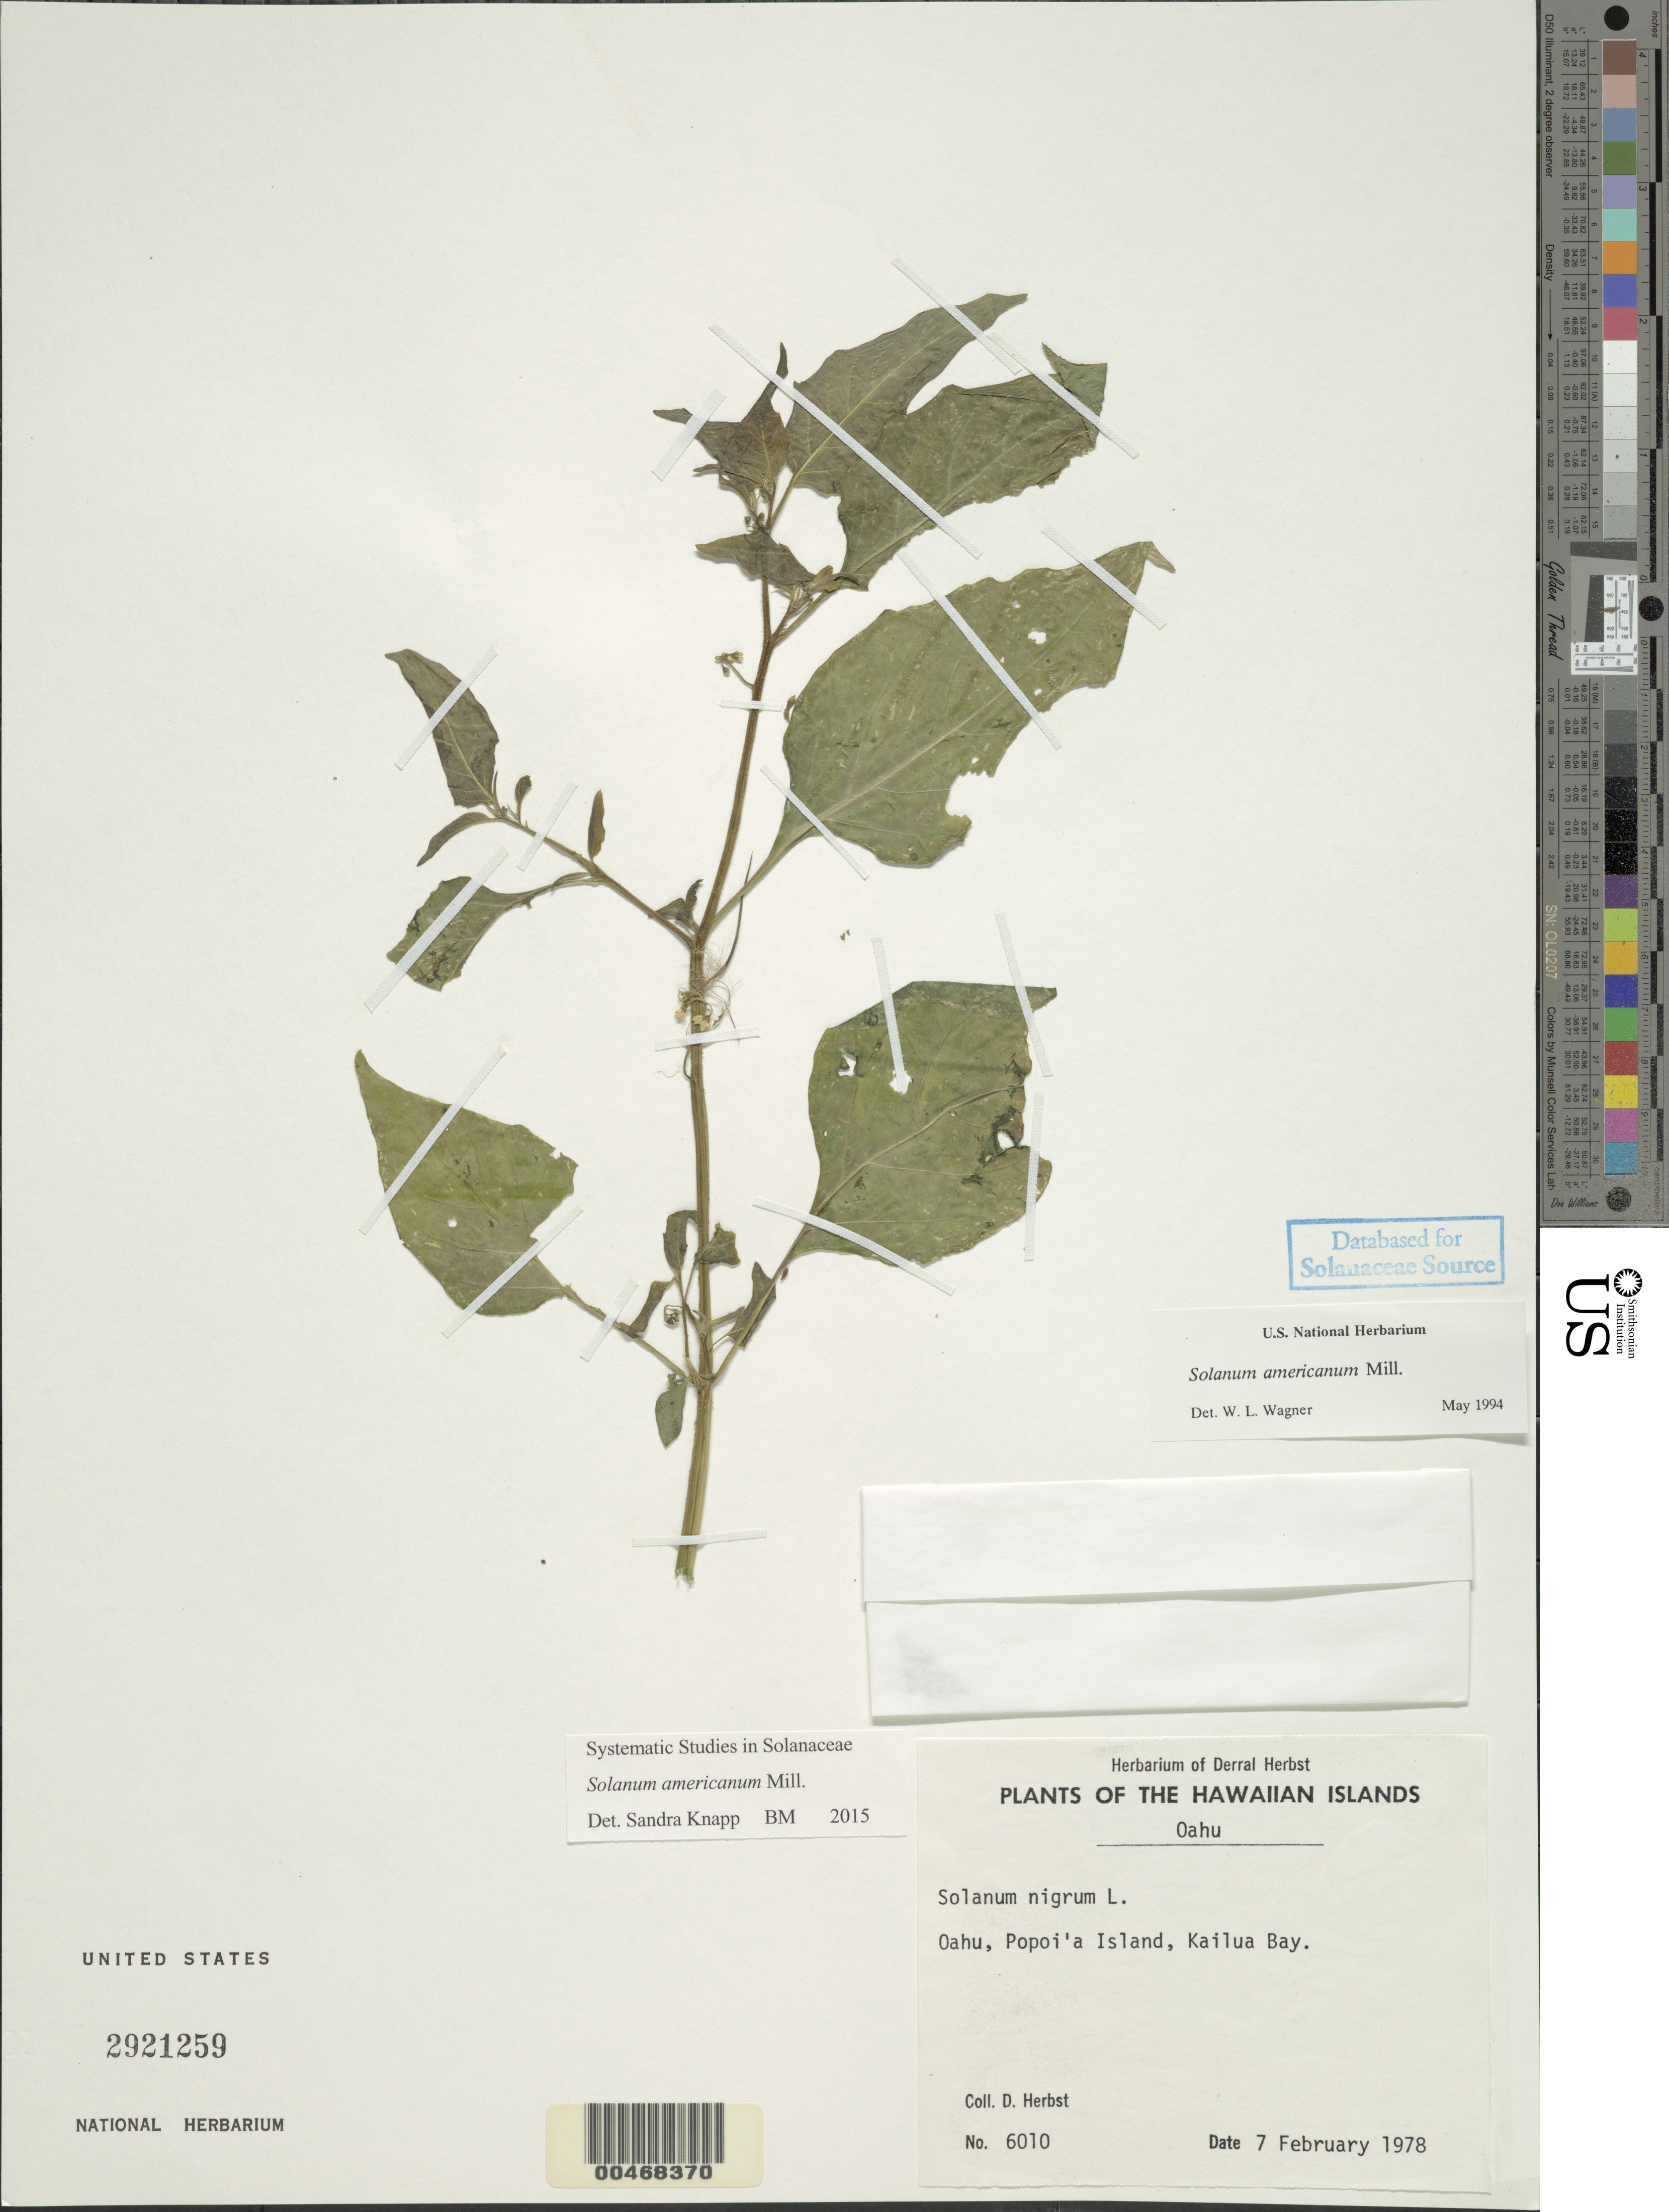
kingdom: Plantae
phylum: Tracheophyta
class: Magnoliopsida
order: Solanales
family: Solanaceae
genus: Solanum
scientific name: Solanum americanum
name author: Mill.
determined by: Wagner, W. L., (BOT), Smithsonian Institution - National Museum of Natural History (UNITED STATES)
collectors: D. R. Herbst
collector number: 6010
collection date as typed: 7 Feb 1978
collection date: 1978-02-07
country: United States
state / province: Hawaii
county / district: Honolulu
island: Oahu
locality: Popoi'a Islet, Kailua Bay, near Oahu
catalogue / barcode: US 2921259